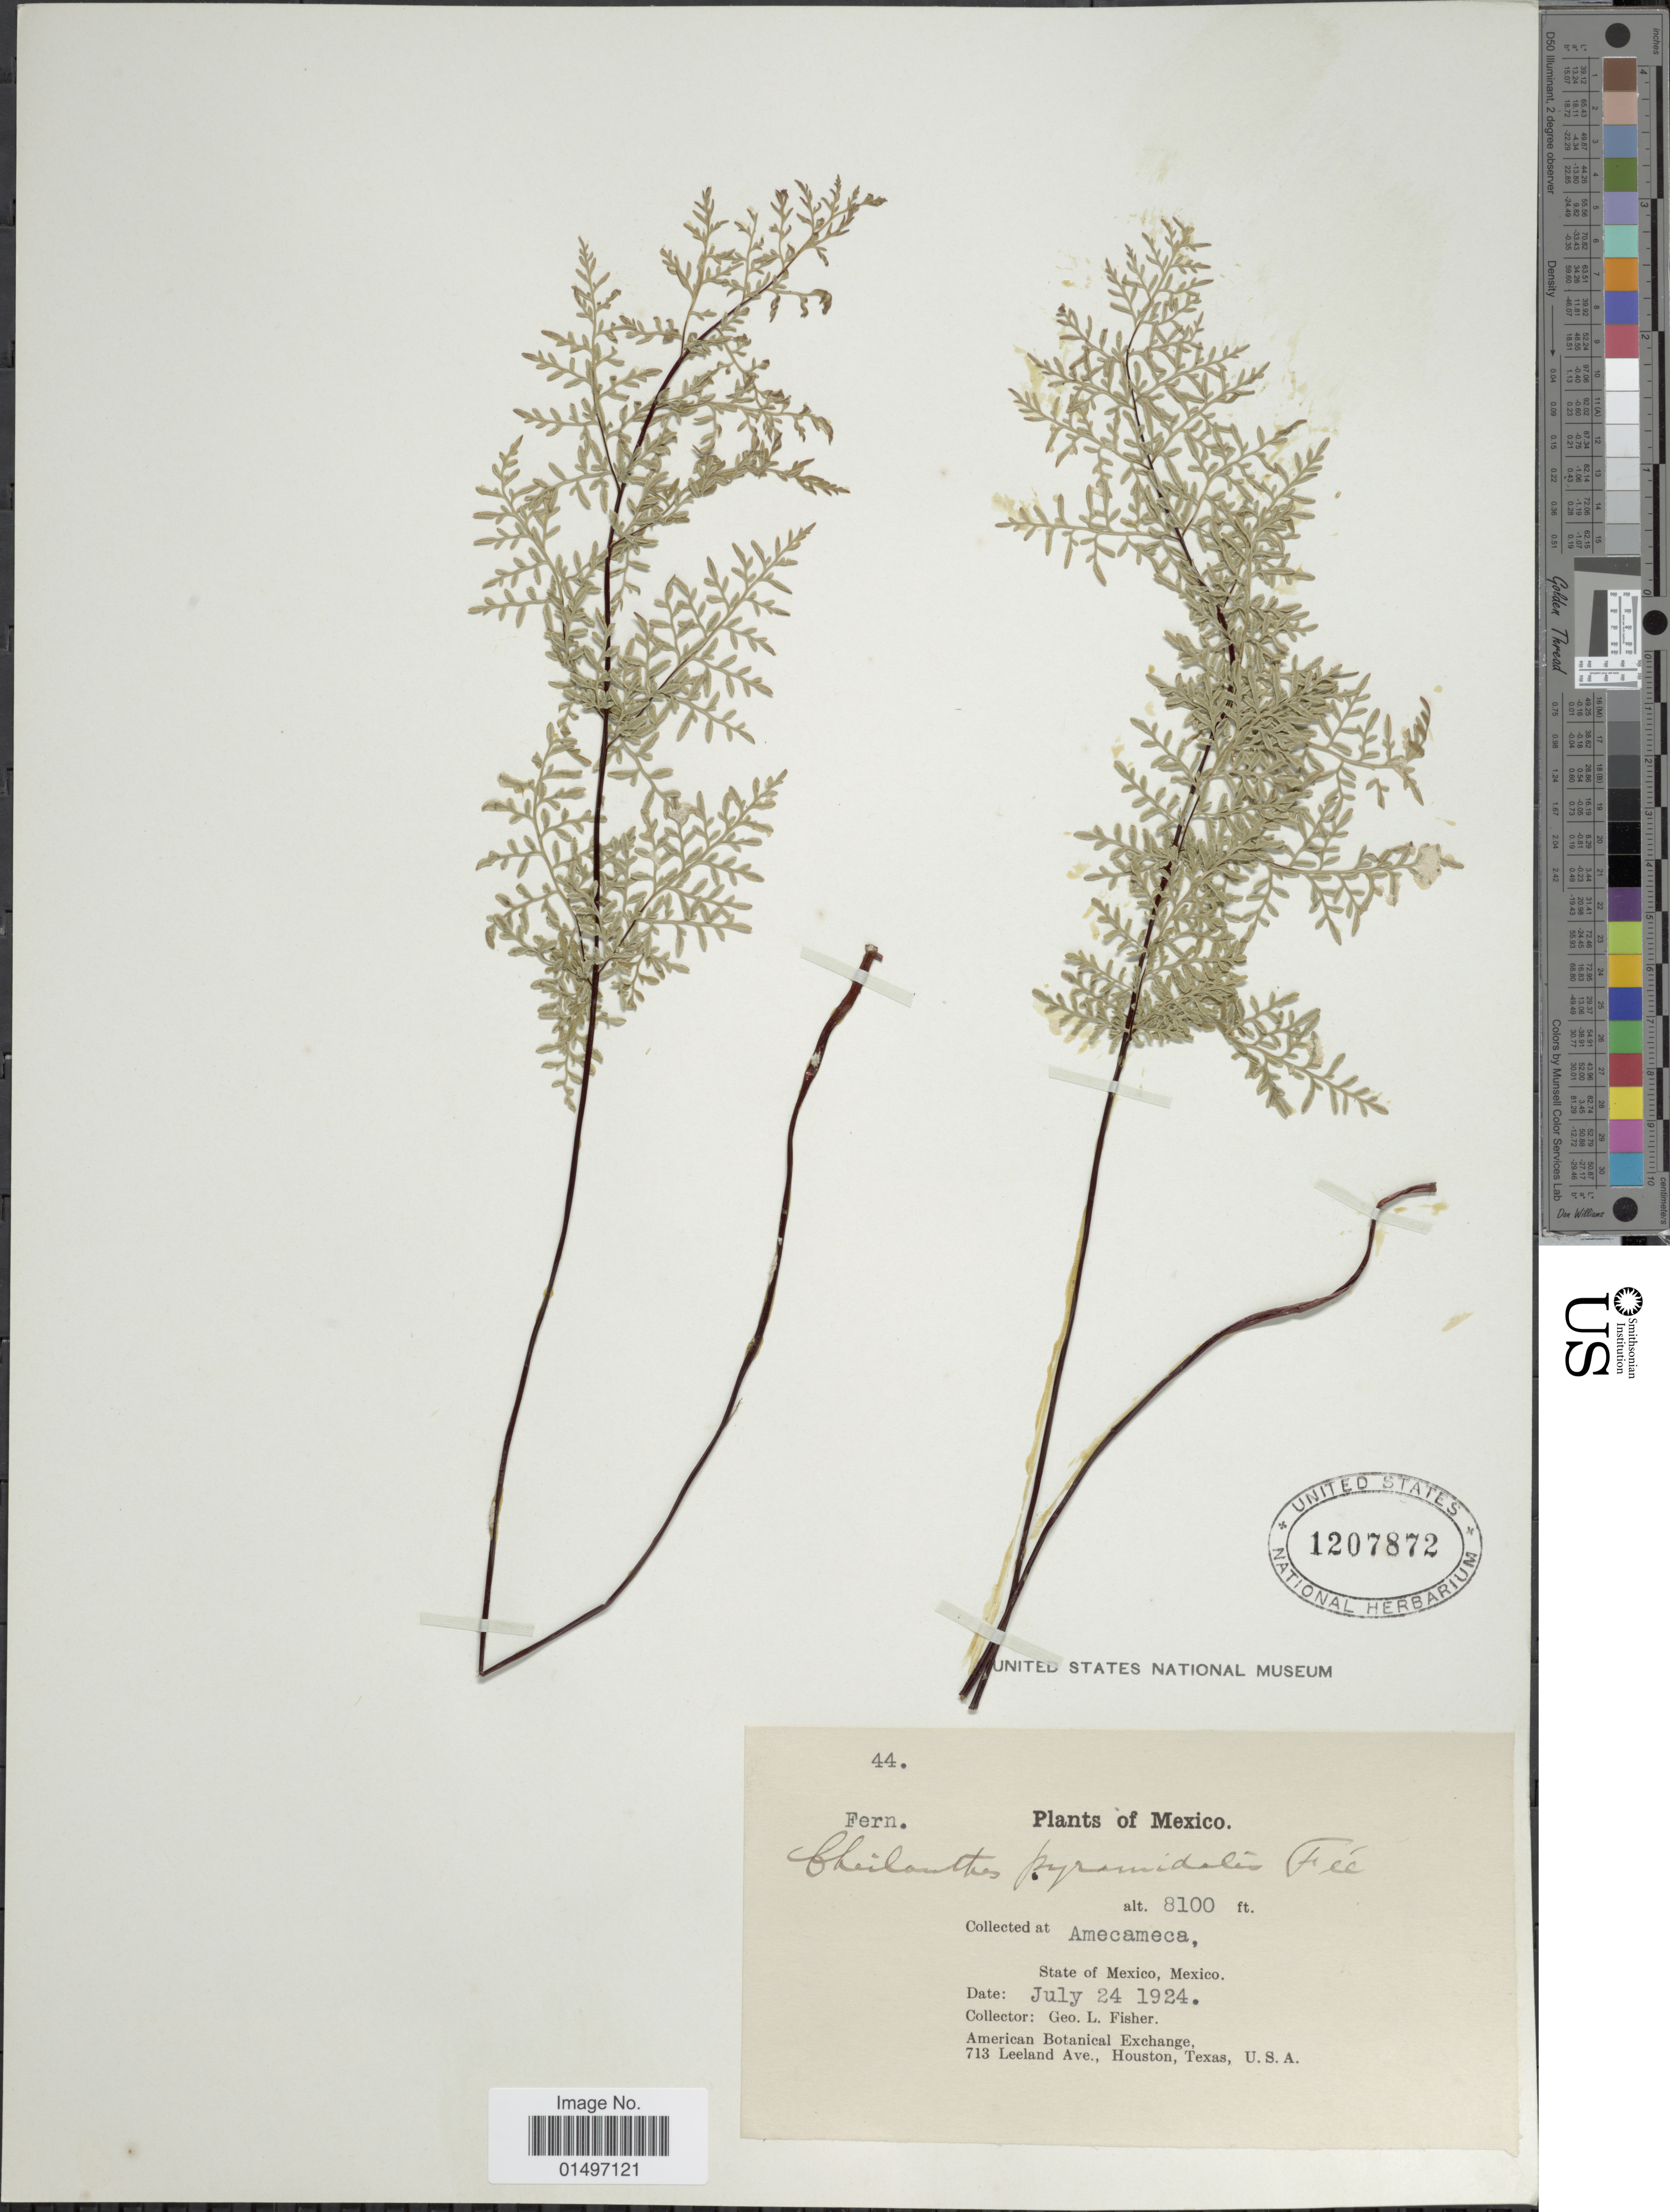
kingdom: Plantae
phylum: Tracheophyta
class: Polypodiopsida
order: Polypodiales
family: Pteridaceae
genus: Gaga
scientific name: Gaga hirsuta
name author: (Link) Fay W. Li & Windham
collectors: G. L. Fisher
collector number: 44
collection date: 1924-07-24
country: Mexico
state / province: México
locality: Mexico, Amecameca.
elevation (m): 2469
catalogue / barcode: US 1207872